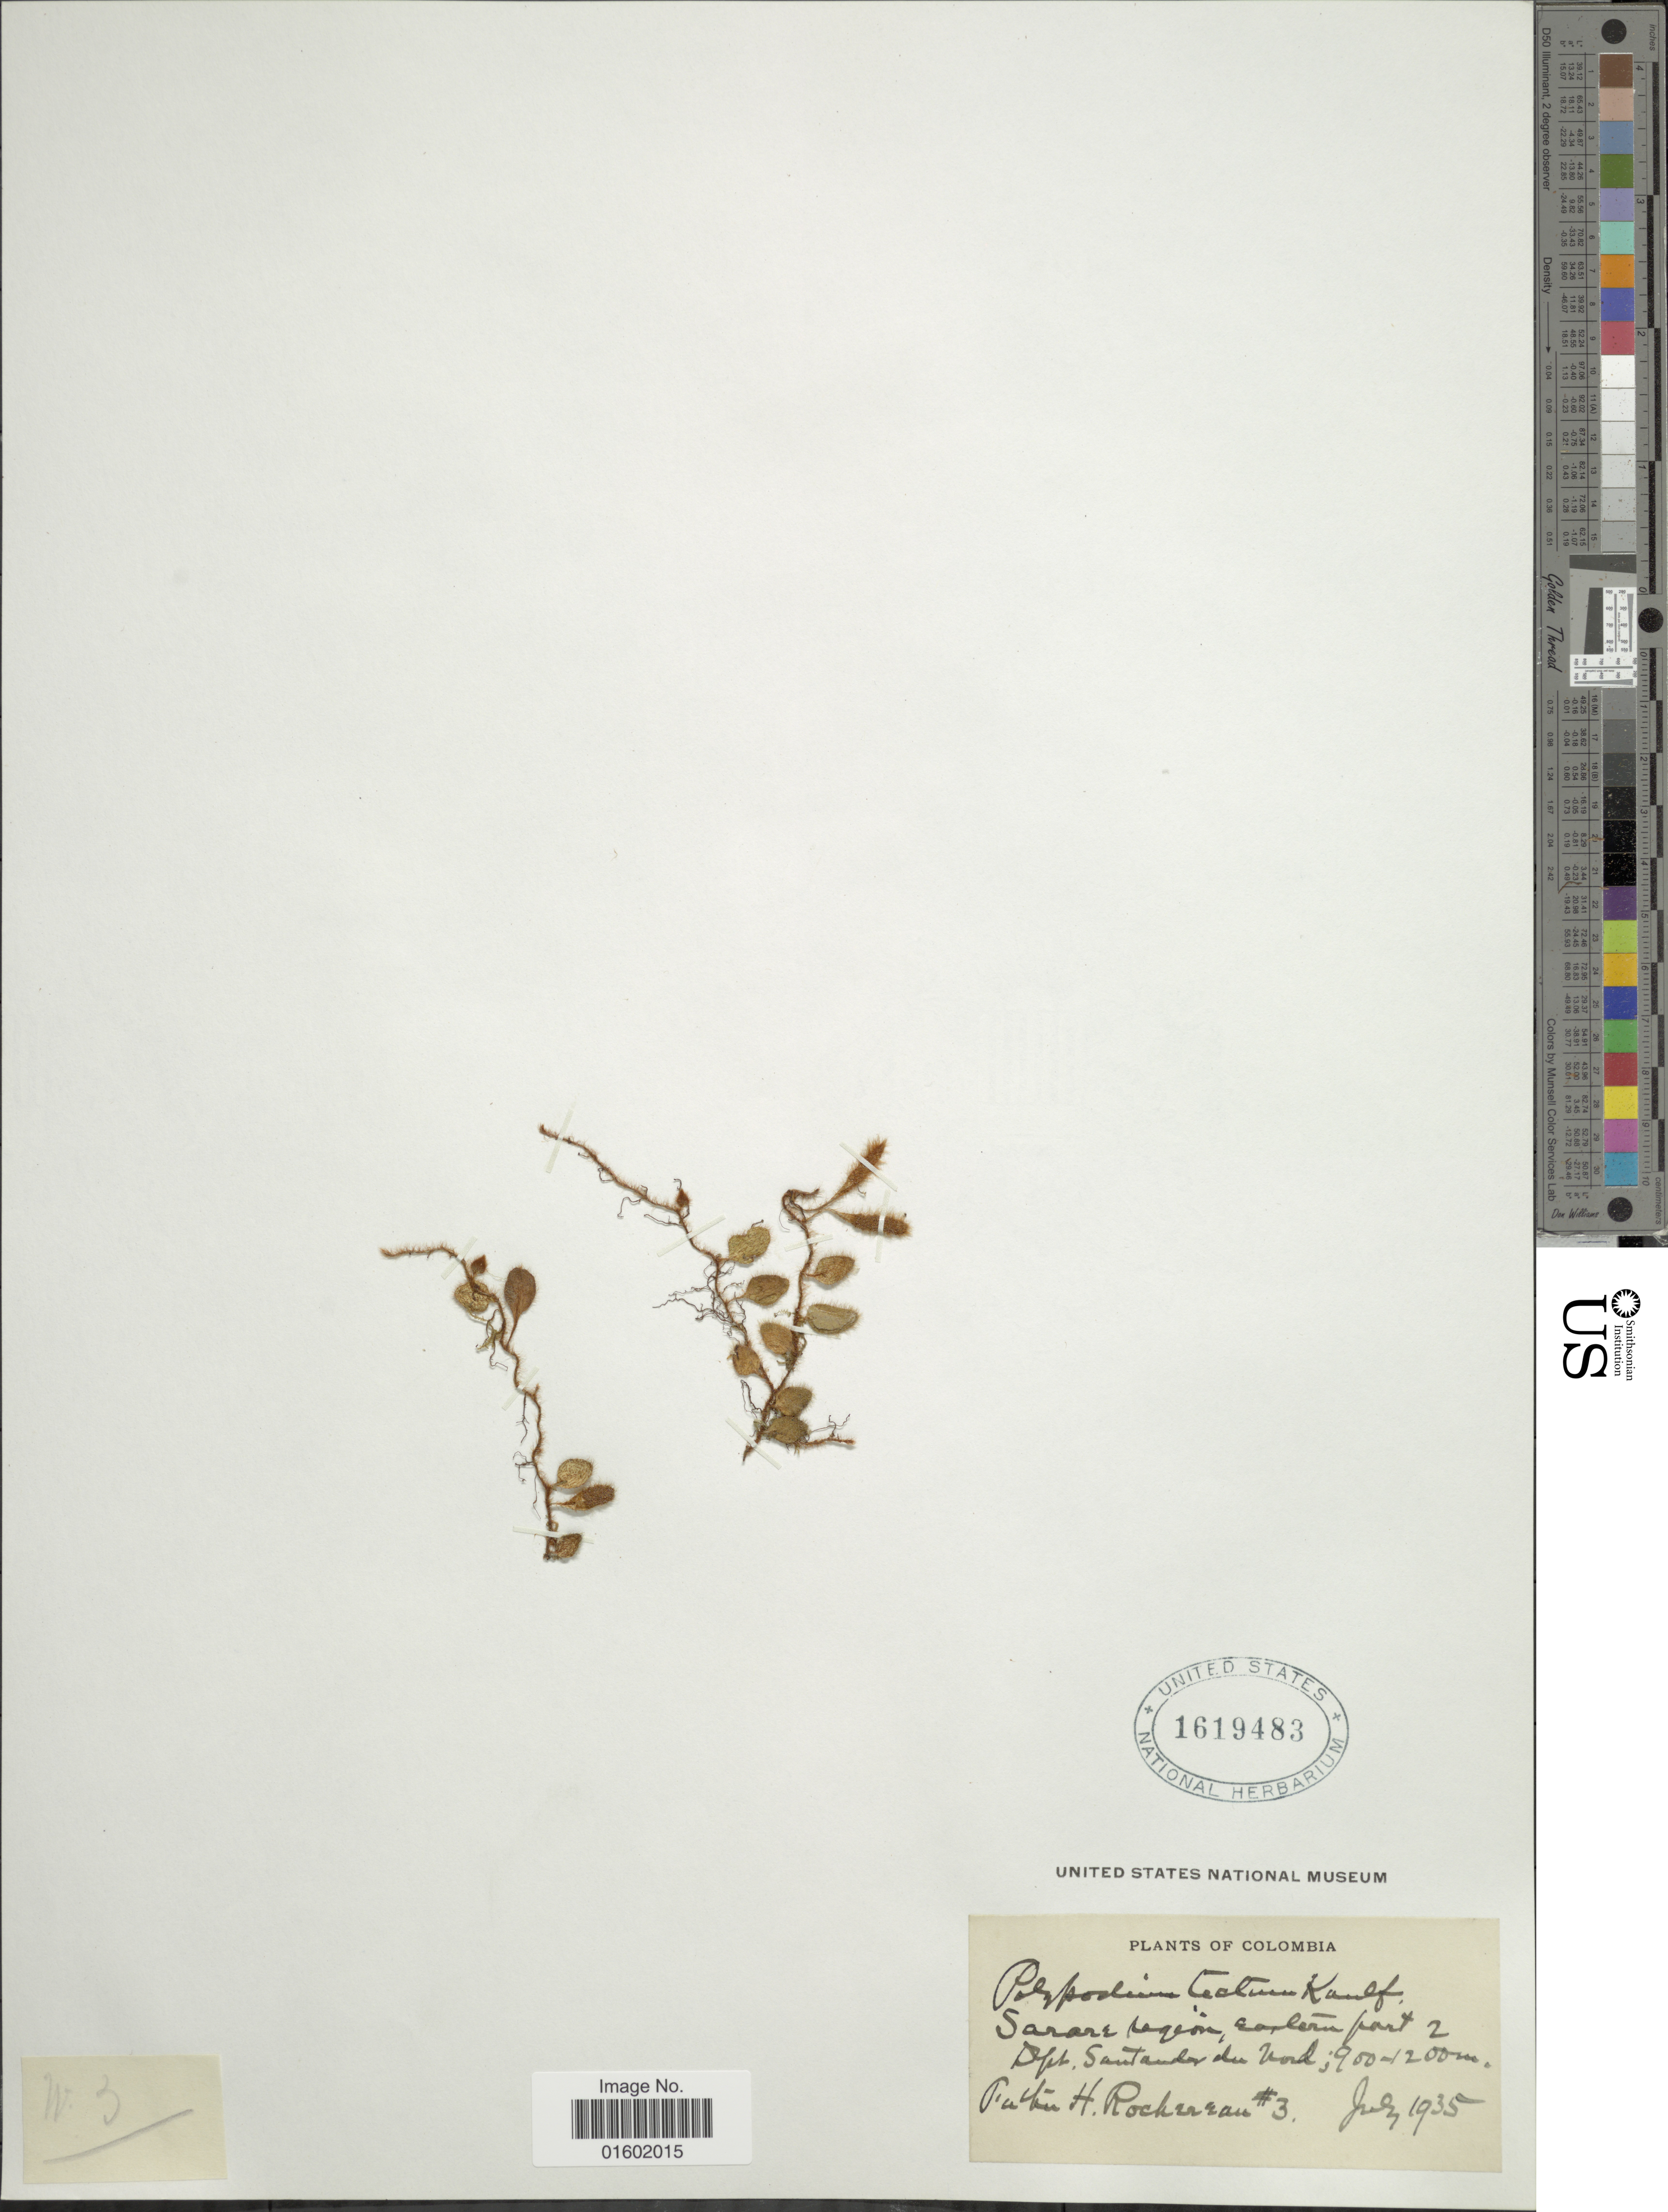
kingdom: Plantae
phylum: Tracheophyta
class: Polypodiopsida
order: Polypodiales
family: Polypodiaceae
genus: Microgramma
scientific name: Microgramma tecta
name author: (Kaulf.) Alston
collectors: F. Rochereau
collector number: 3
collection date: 1935-07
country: Colombia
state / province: Norte de Santander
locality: Sarare region earlern part 2 Dpt. Santander de nord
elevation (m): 900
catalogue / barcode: US 1619483